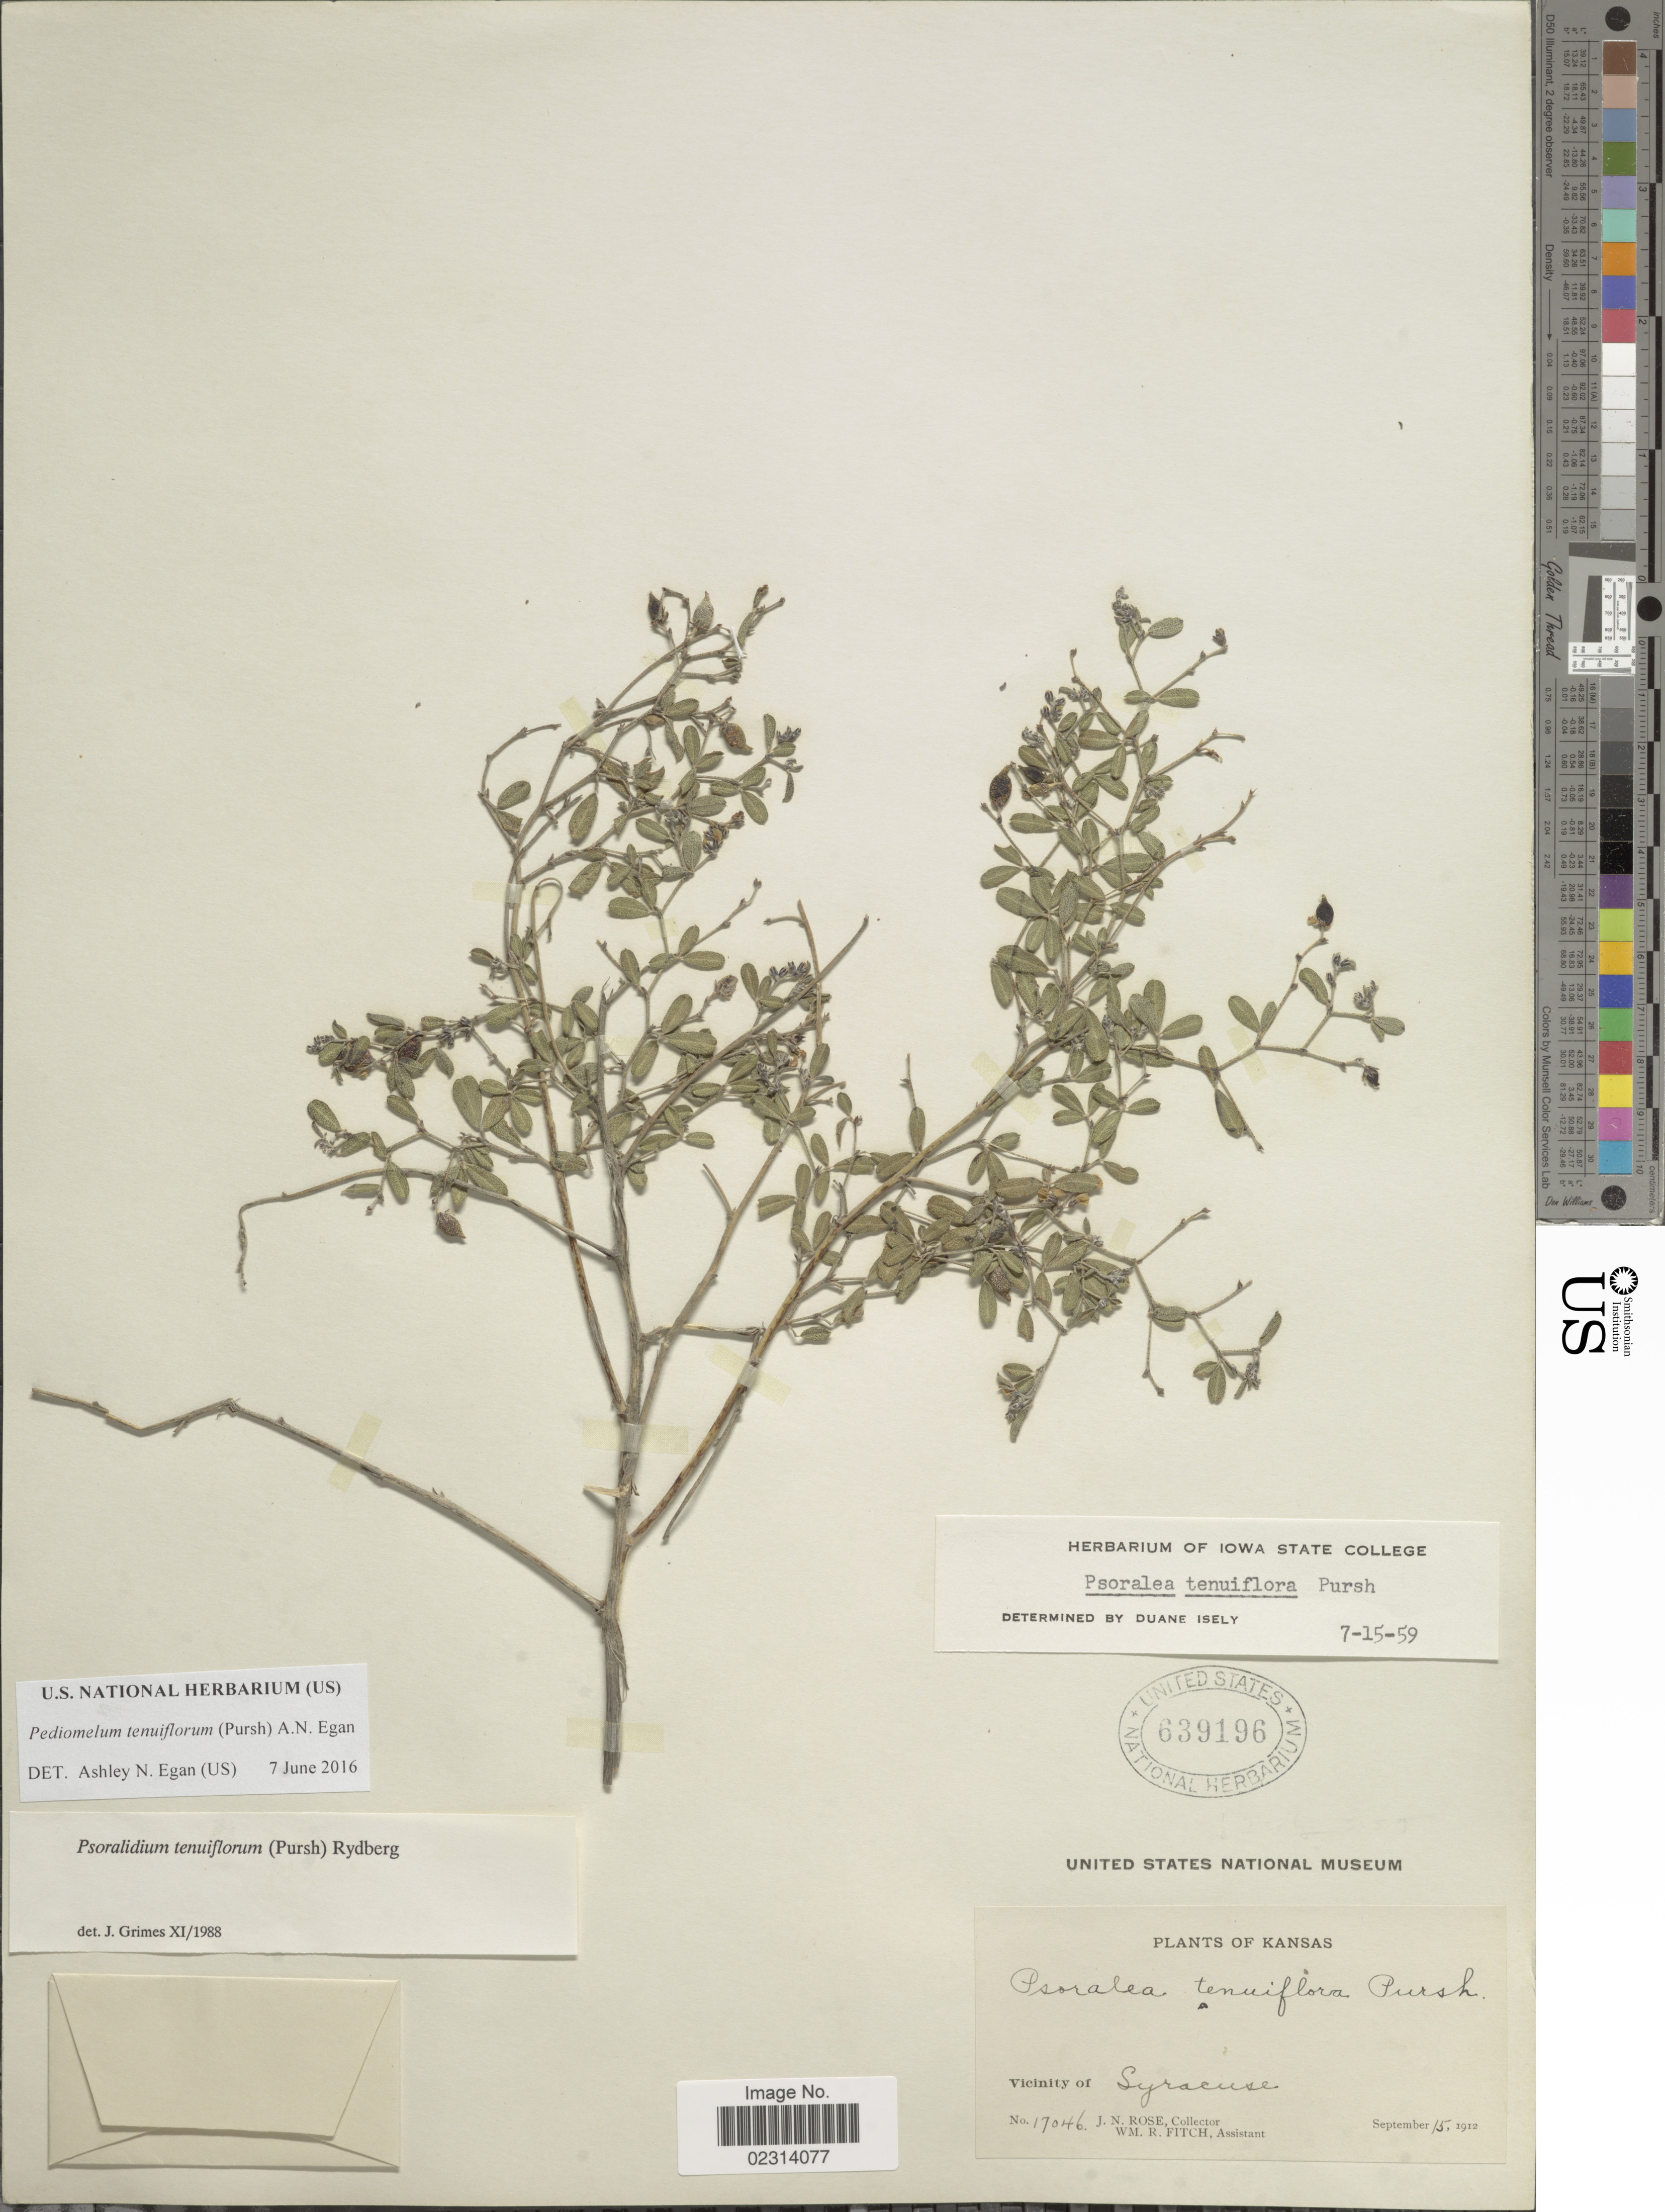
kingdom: Plantae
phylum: Tracheophyta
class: Magnoliopsida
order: Fabales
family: Fabaceae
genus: Psoralidium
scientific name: Psoralidium tenuiflorum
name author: (Pursh) Rydb.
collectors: J. N. Rose & W. R. Fitch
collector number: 17046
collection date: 1912-09-15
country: United States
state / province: Kansas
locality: Vicinity of Syracuse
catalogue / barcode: US 639196